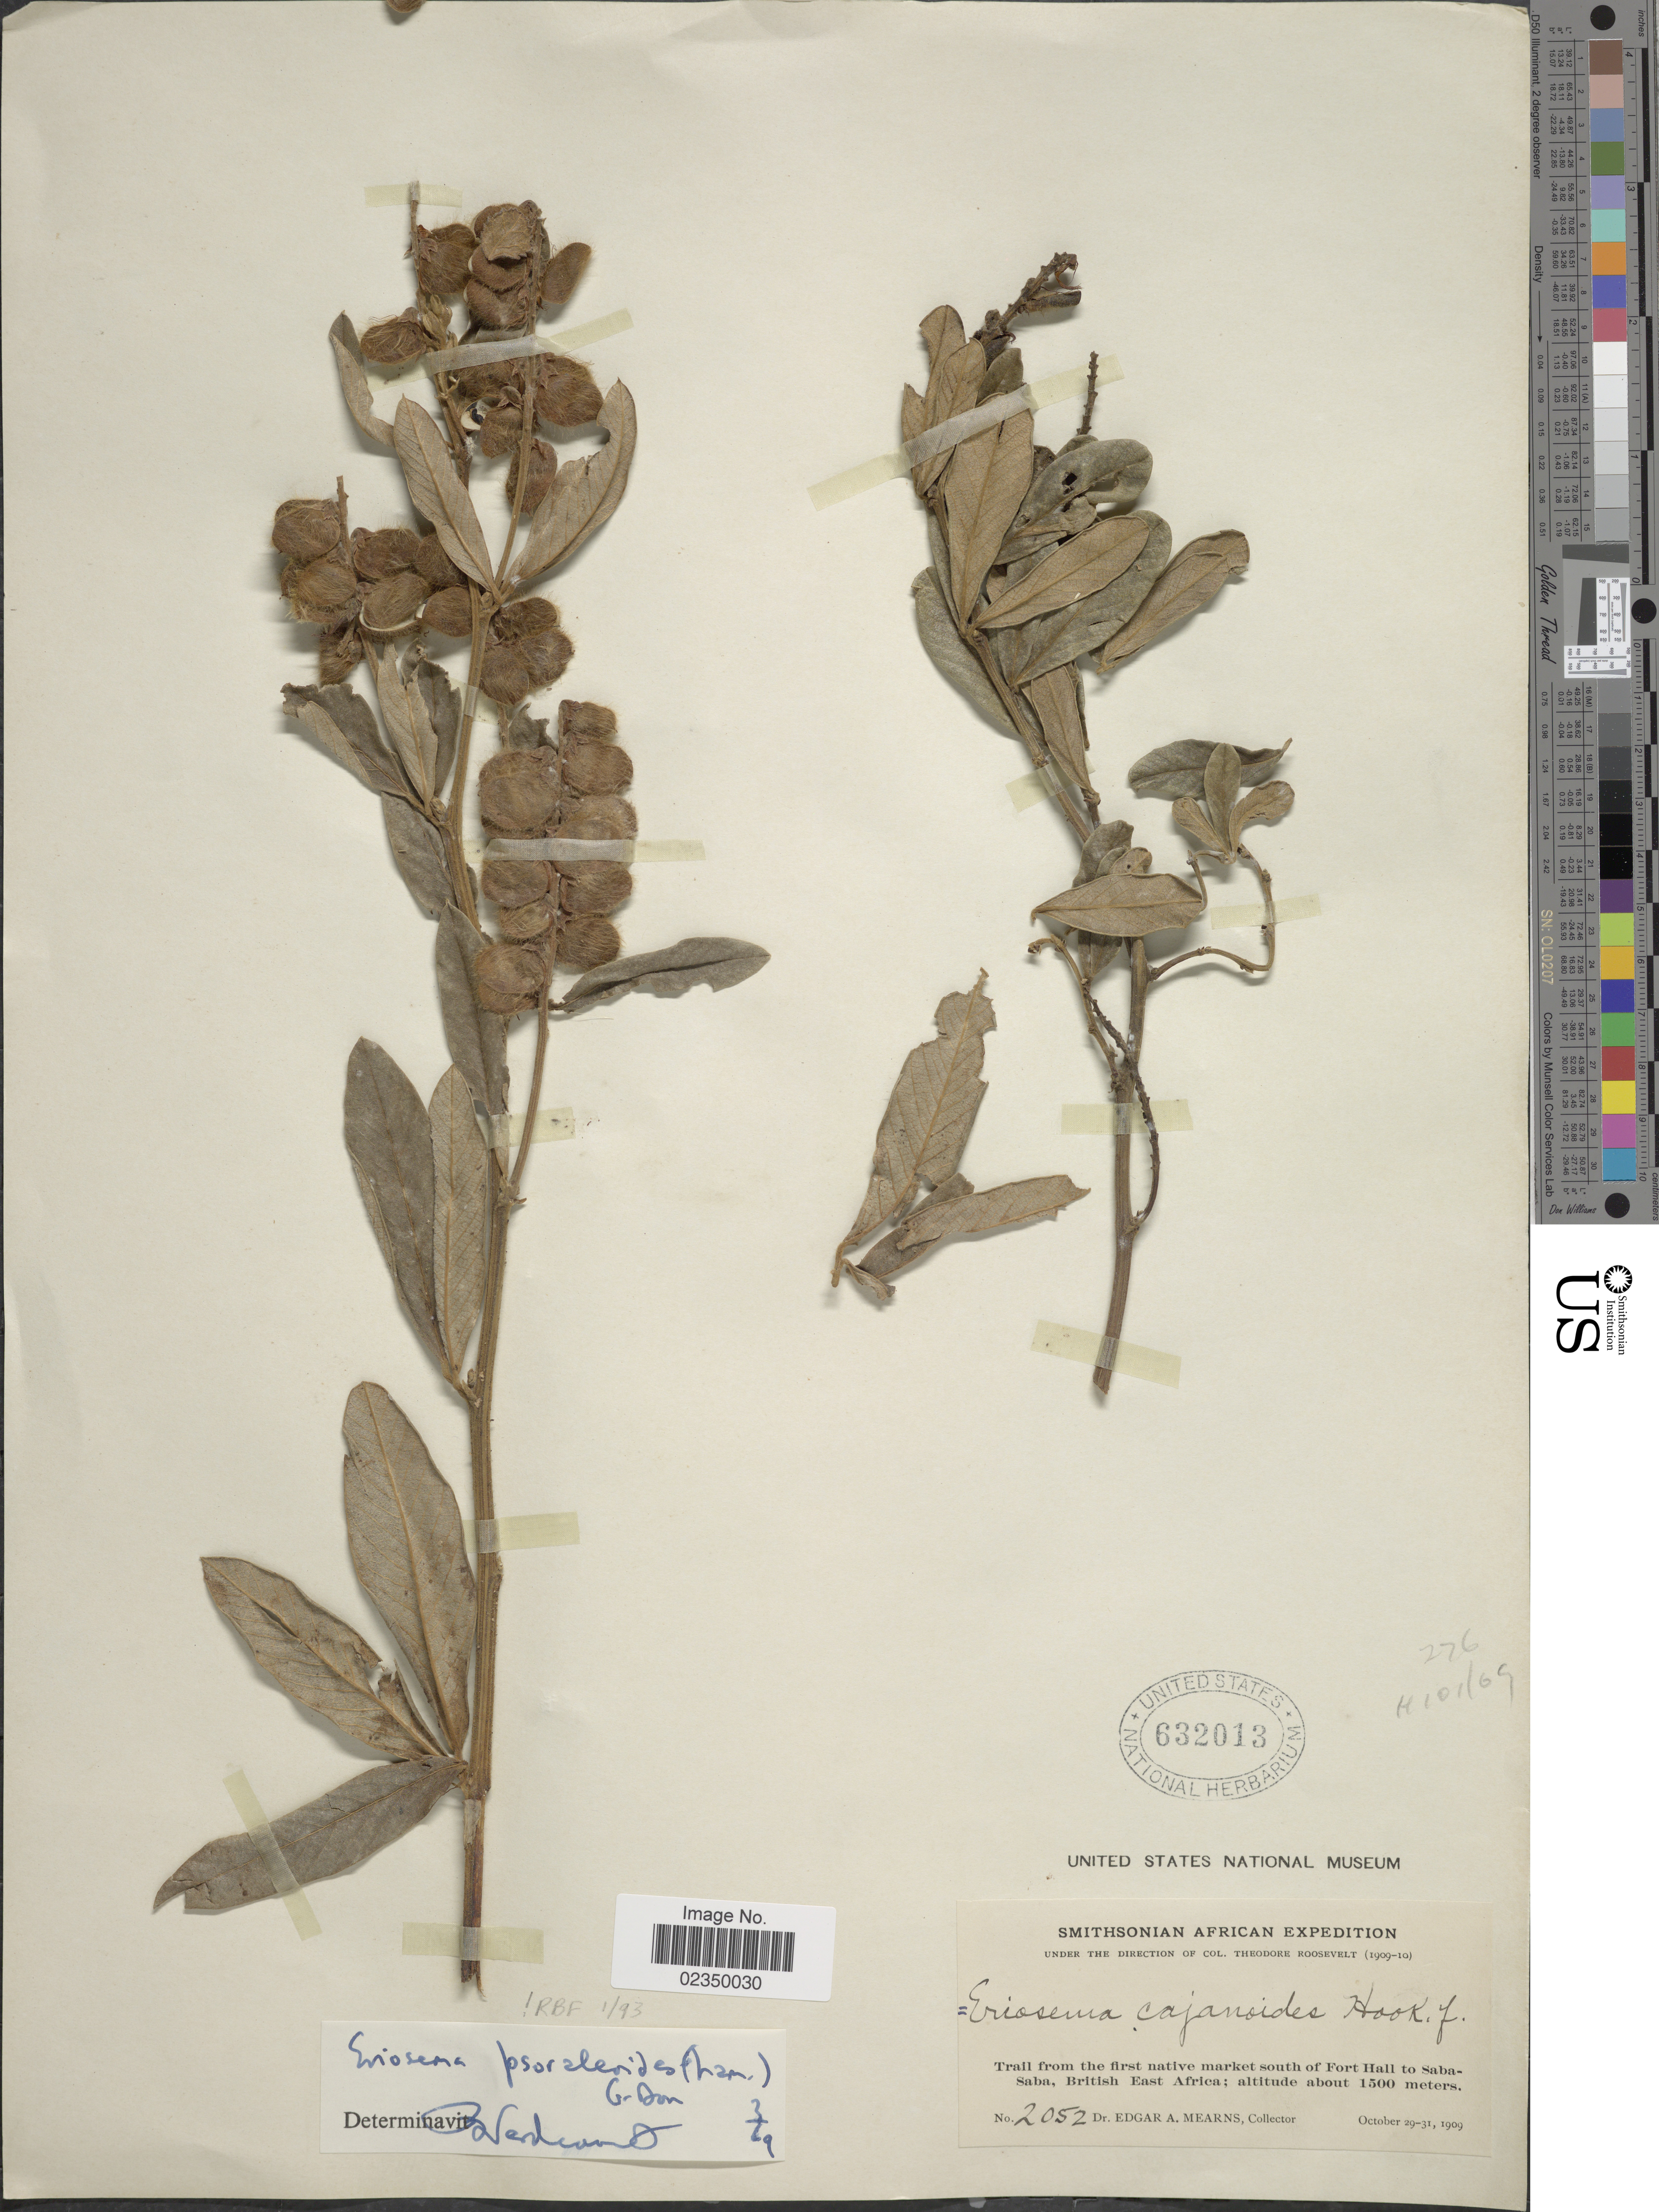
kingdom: Plantae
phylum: Tracheophyta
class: Magnoliopsida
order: Fabales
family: Fabaceae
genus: Eriosema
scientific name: Eriosema psoraloides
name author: (Lam.) G. Don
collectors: E. A. Mearns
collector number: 2052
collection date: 1909-10-29/1909-10-31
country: Kenya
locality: Trail from the first native market south of Fort Hall to Saba-Saba, British East Africa.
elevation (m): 1500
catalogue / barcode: US 632013